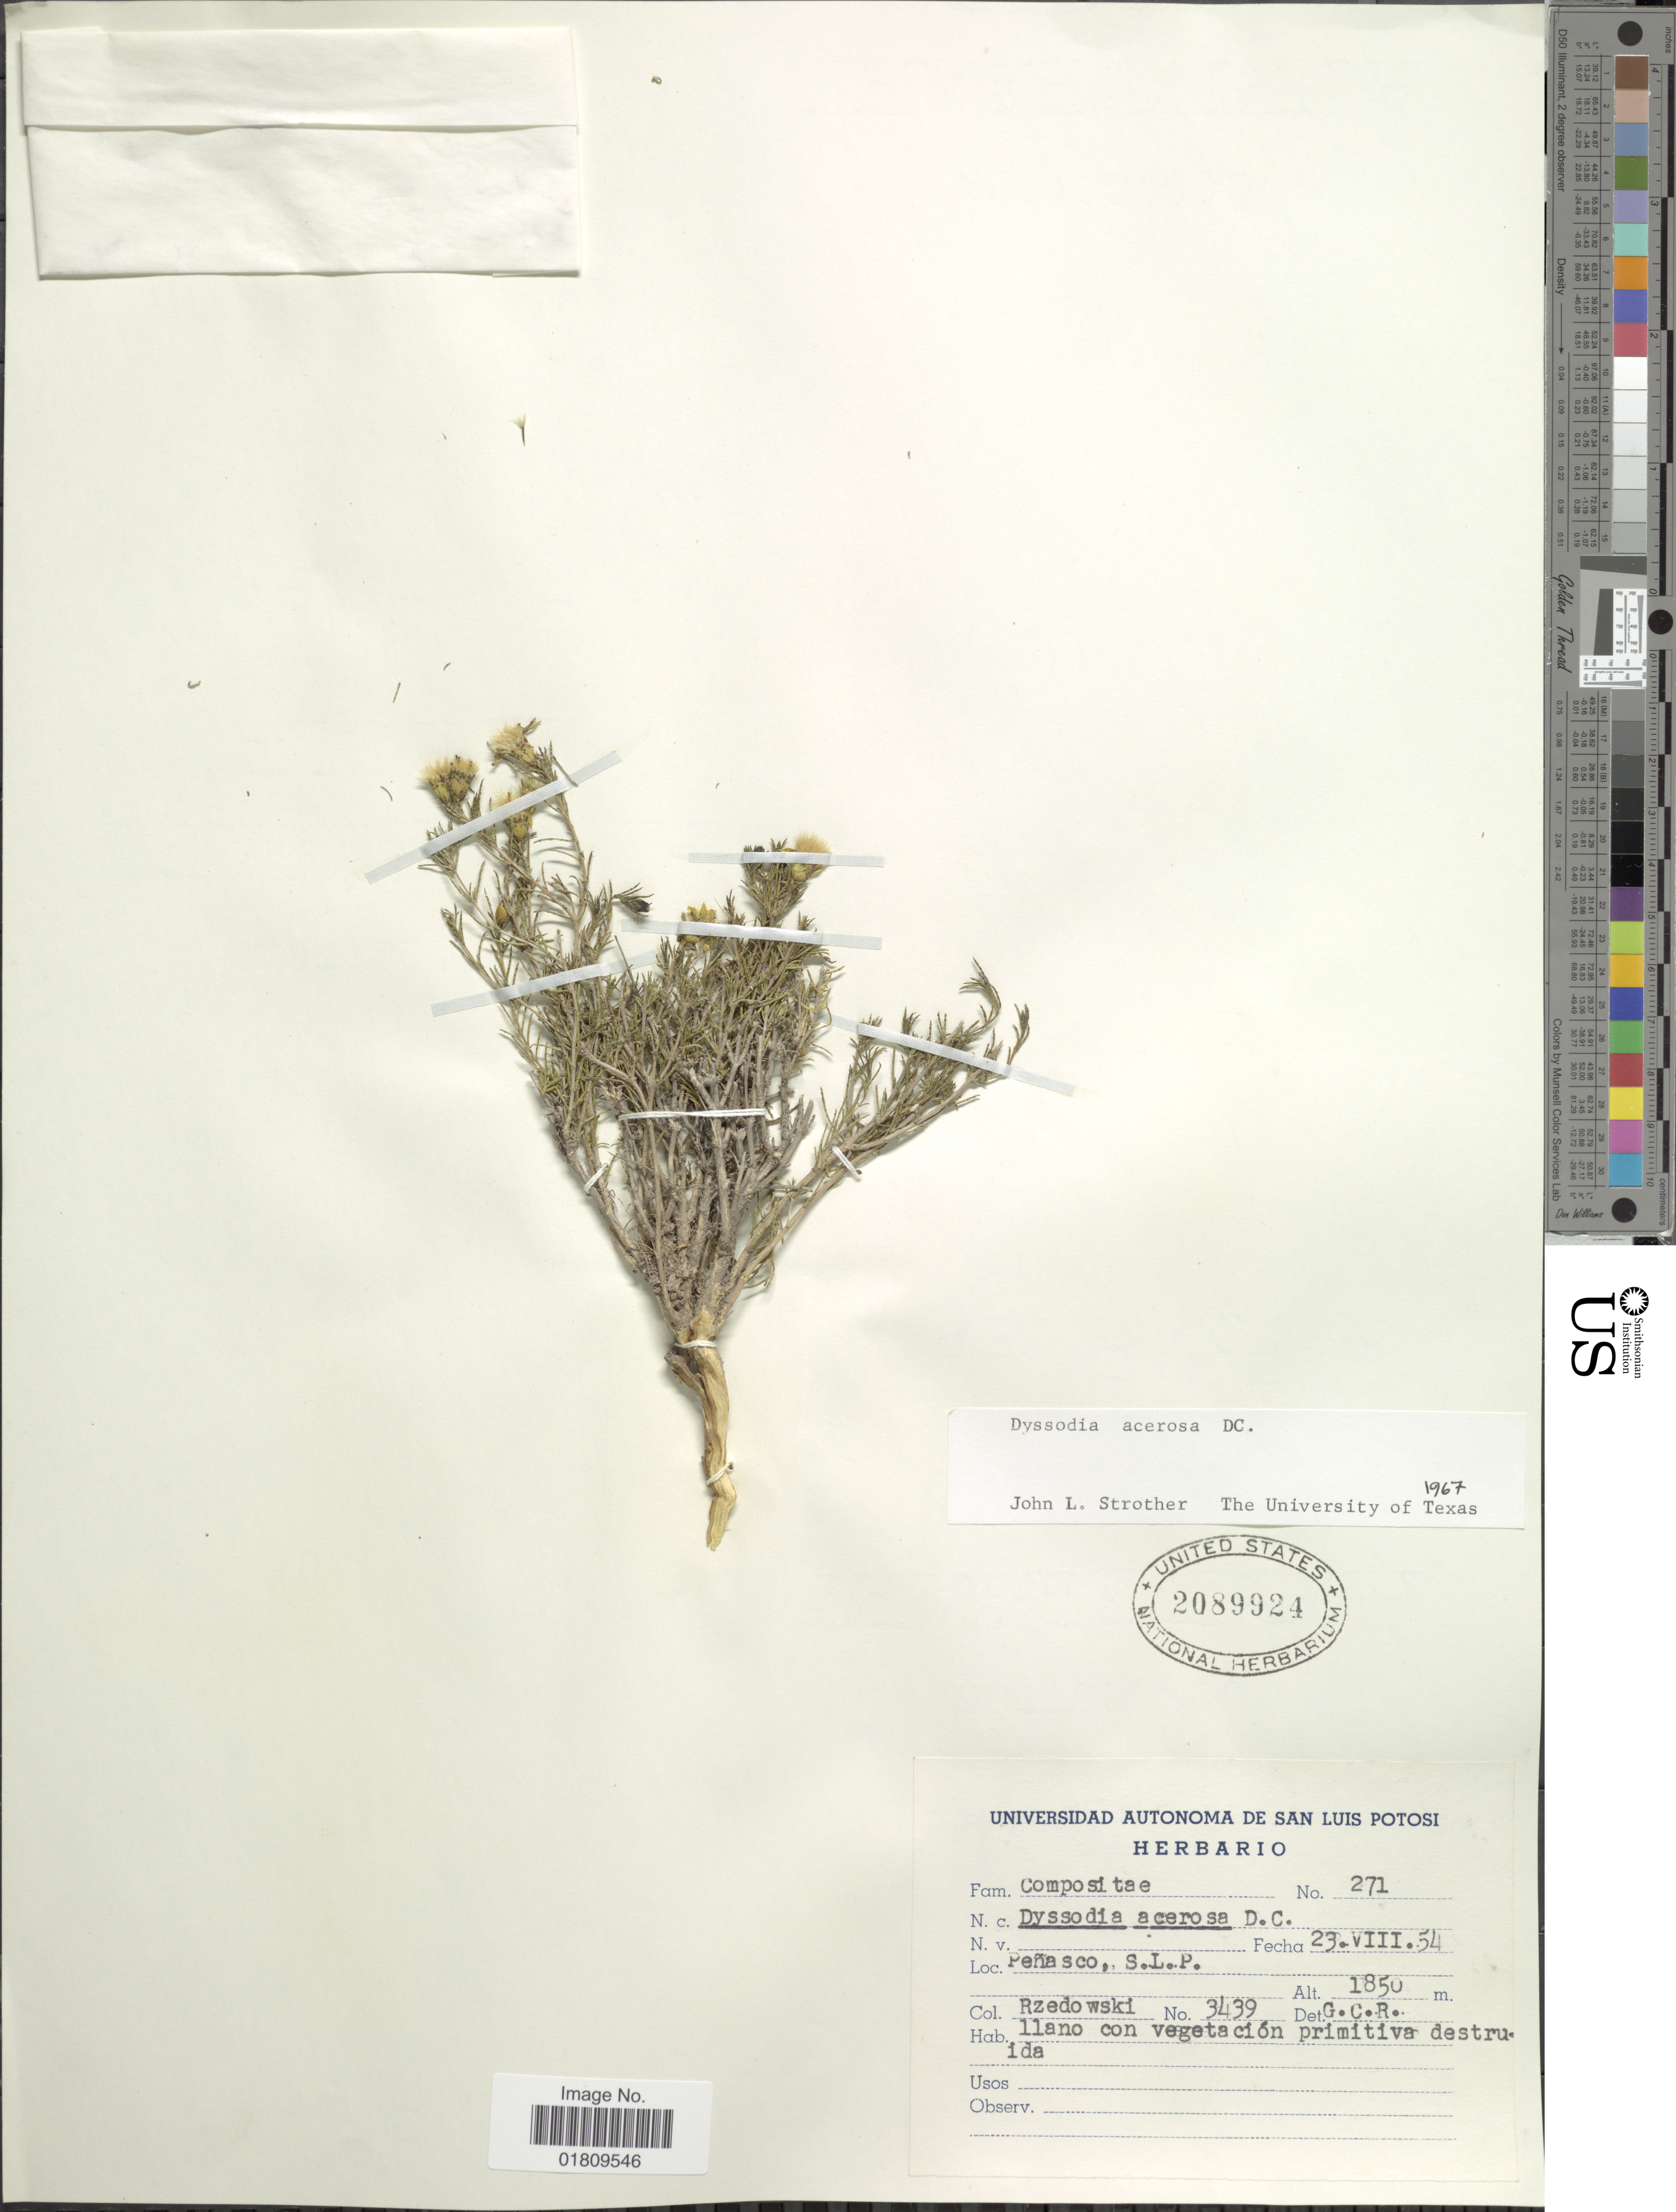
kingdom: Plantae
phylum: Tracheophyta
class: Magnoliopsida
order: Asterales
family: Asteraceae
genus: Dyssodia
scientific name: Dyssodia acerosa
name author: DC.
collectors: Rzedowski, --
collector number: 271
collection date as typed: Transcribed d/m/y: 23/8/54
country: Mexico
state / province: San Luis Potosí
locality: Peñasco, llano con vegetación primitiva destruida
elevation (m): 1850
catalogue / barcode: US 2089924